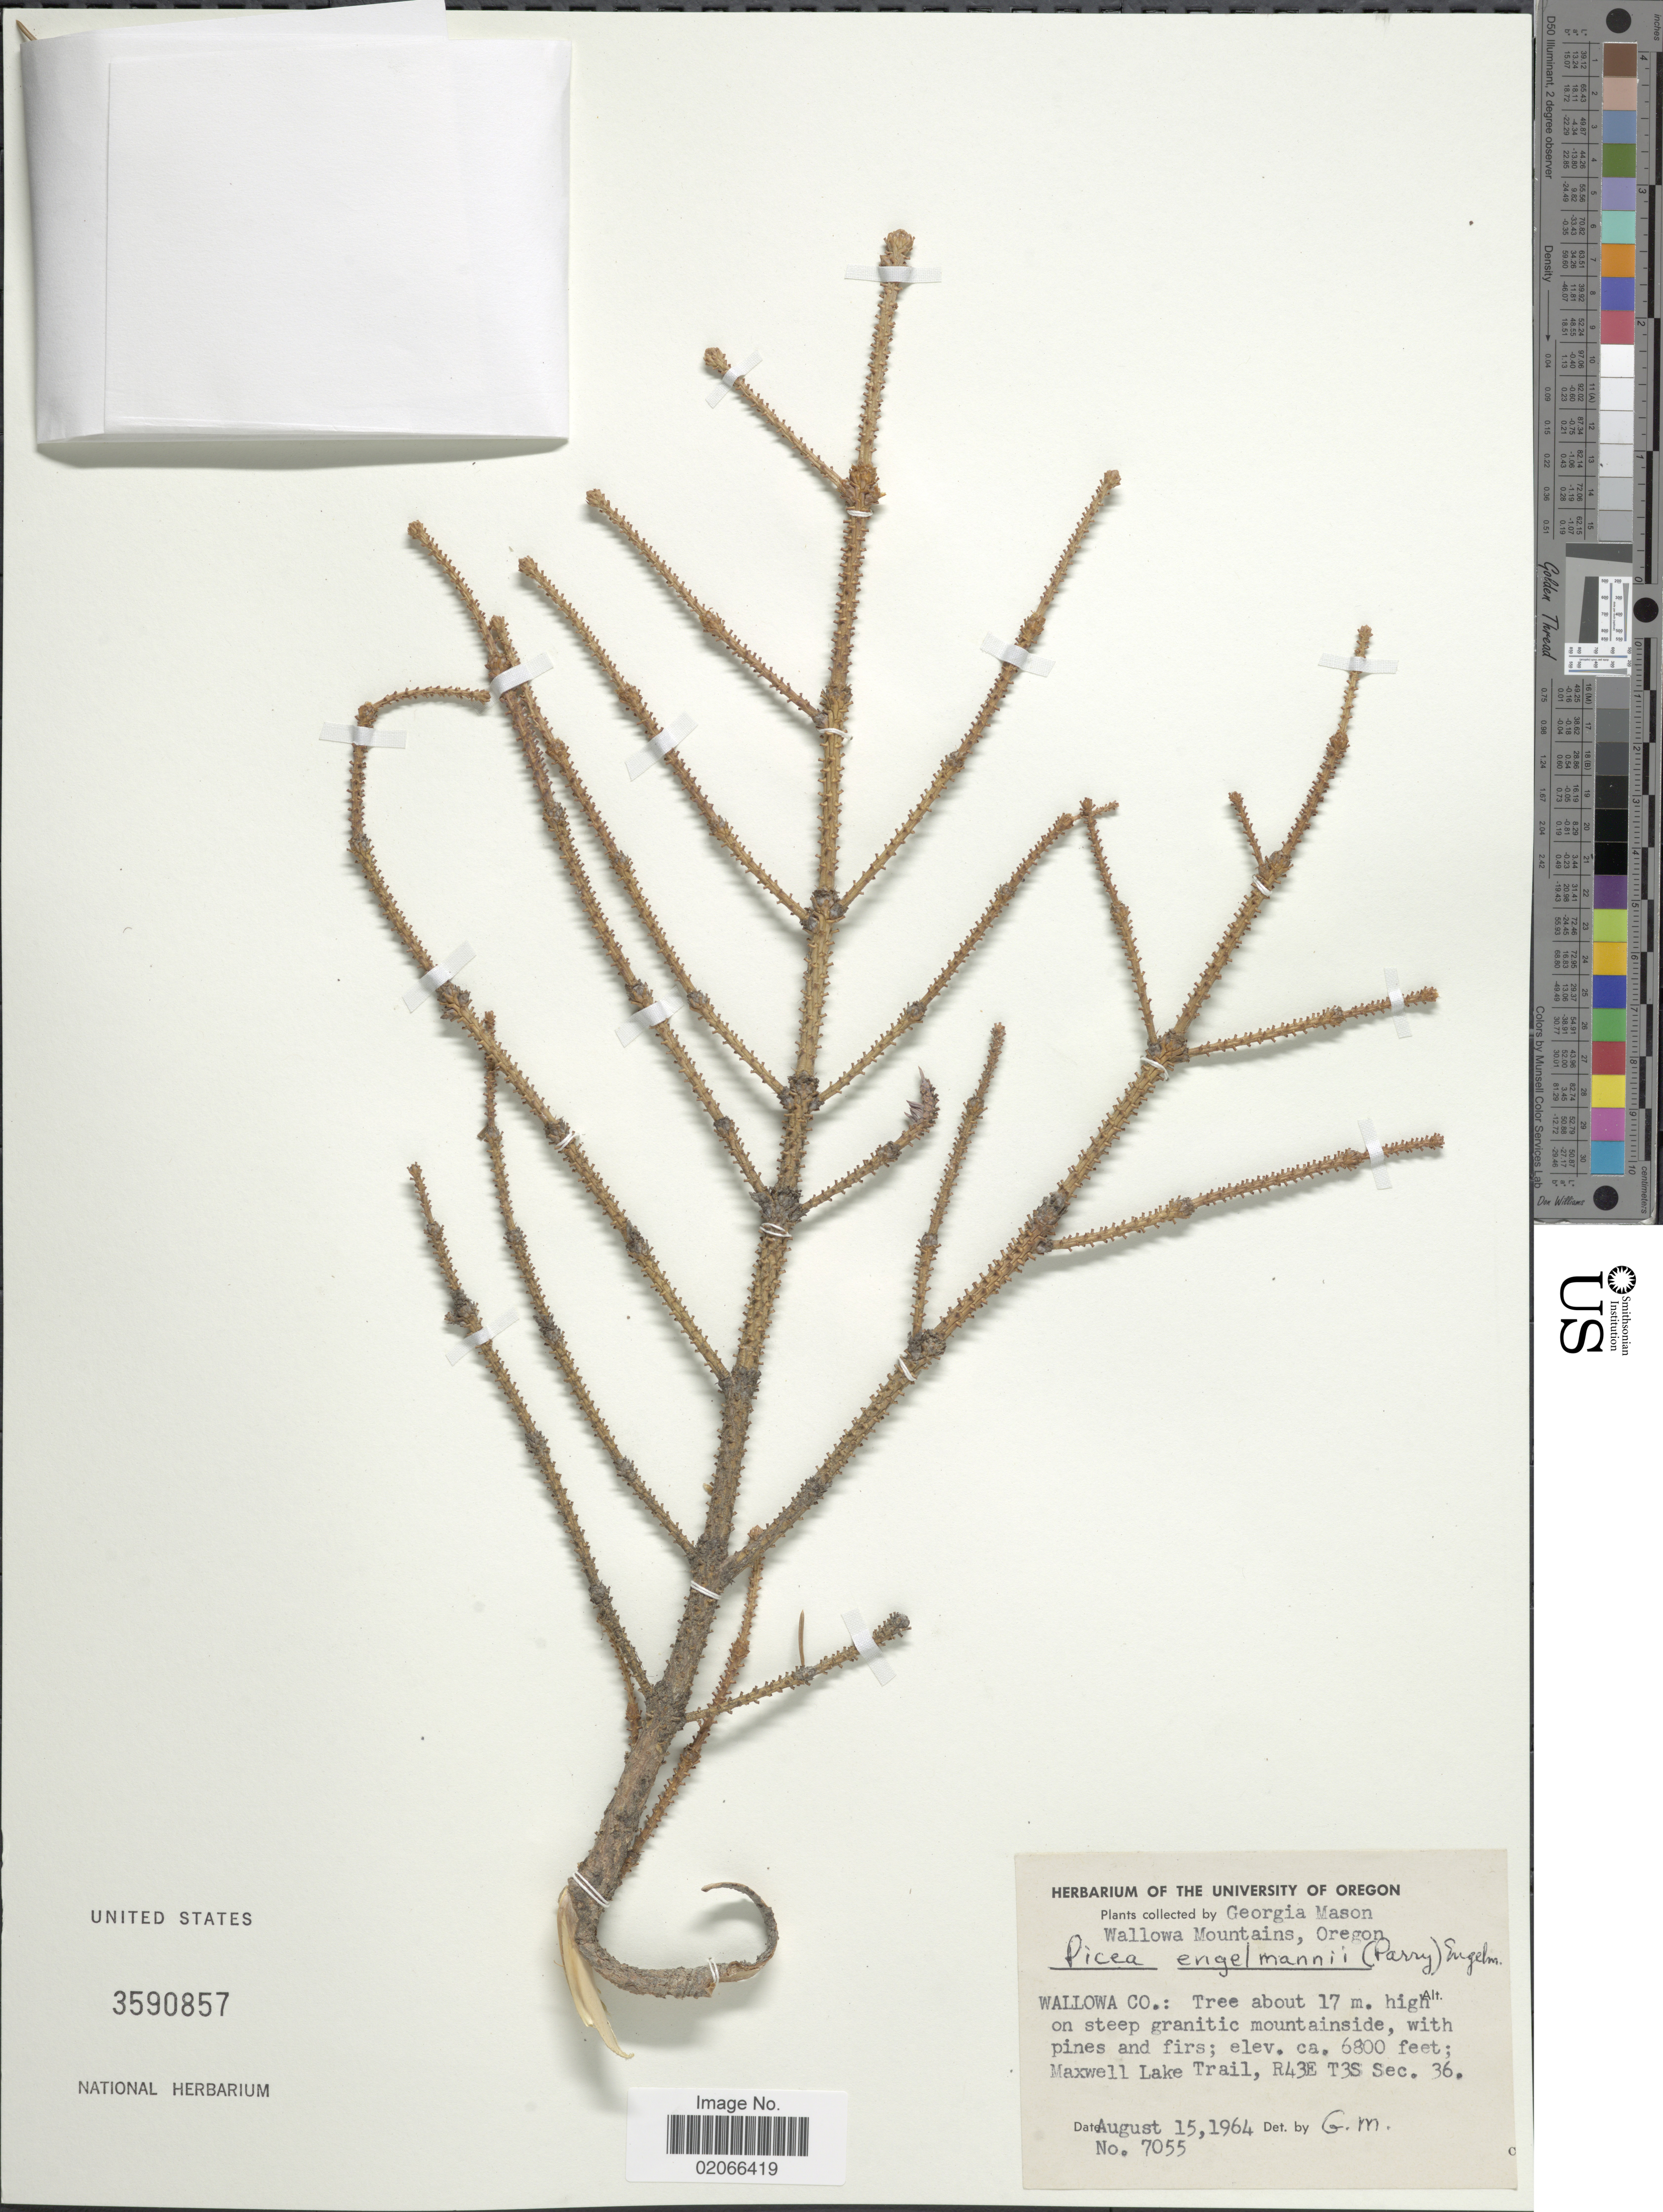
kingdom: Plantae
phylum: Tracheophyta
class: Pinopsida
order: Pinales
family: Pinaceae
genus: Picea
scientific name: Picea engelmannii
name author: Parry ex Engelm.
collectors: G. Mason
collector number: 7055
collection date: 1964-08-15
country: United States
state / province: Oregon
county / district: Wallowa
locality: Wallowa Mountains, Wallowa Co.: Maxwell Lake Trail, R43E T3S Sec. 36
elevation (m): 2073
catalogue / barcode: US 3590857